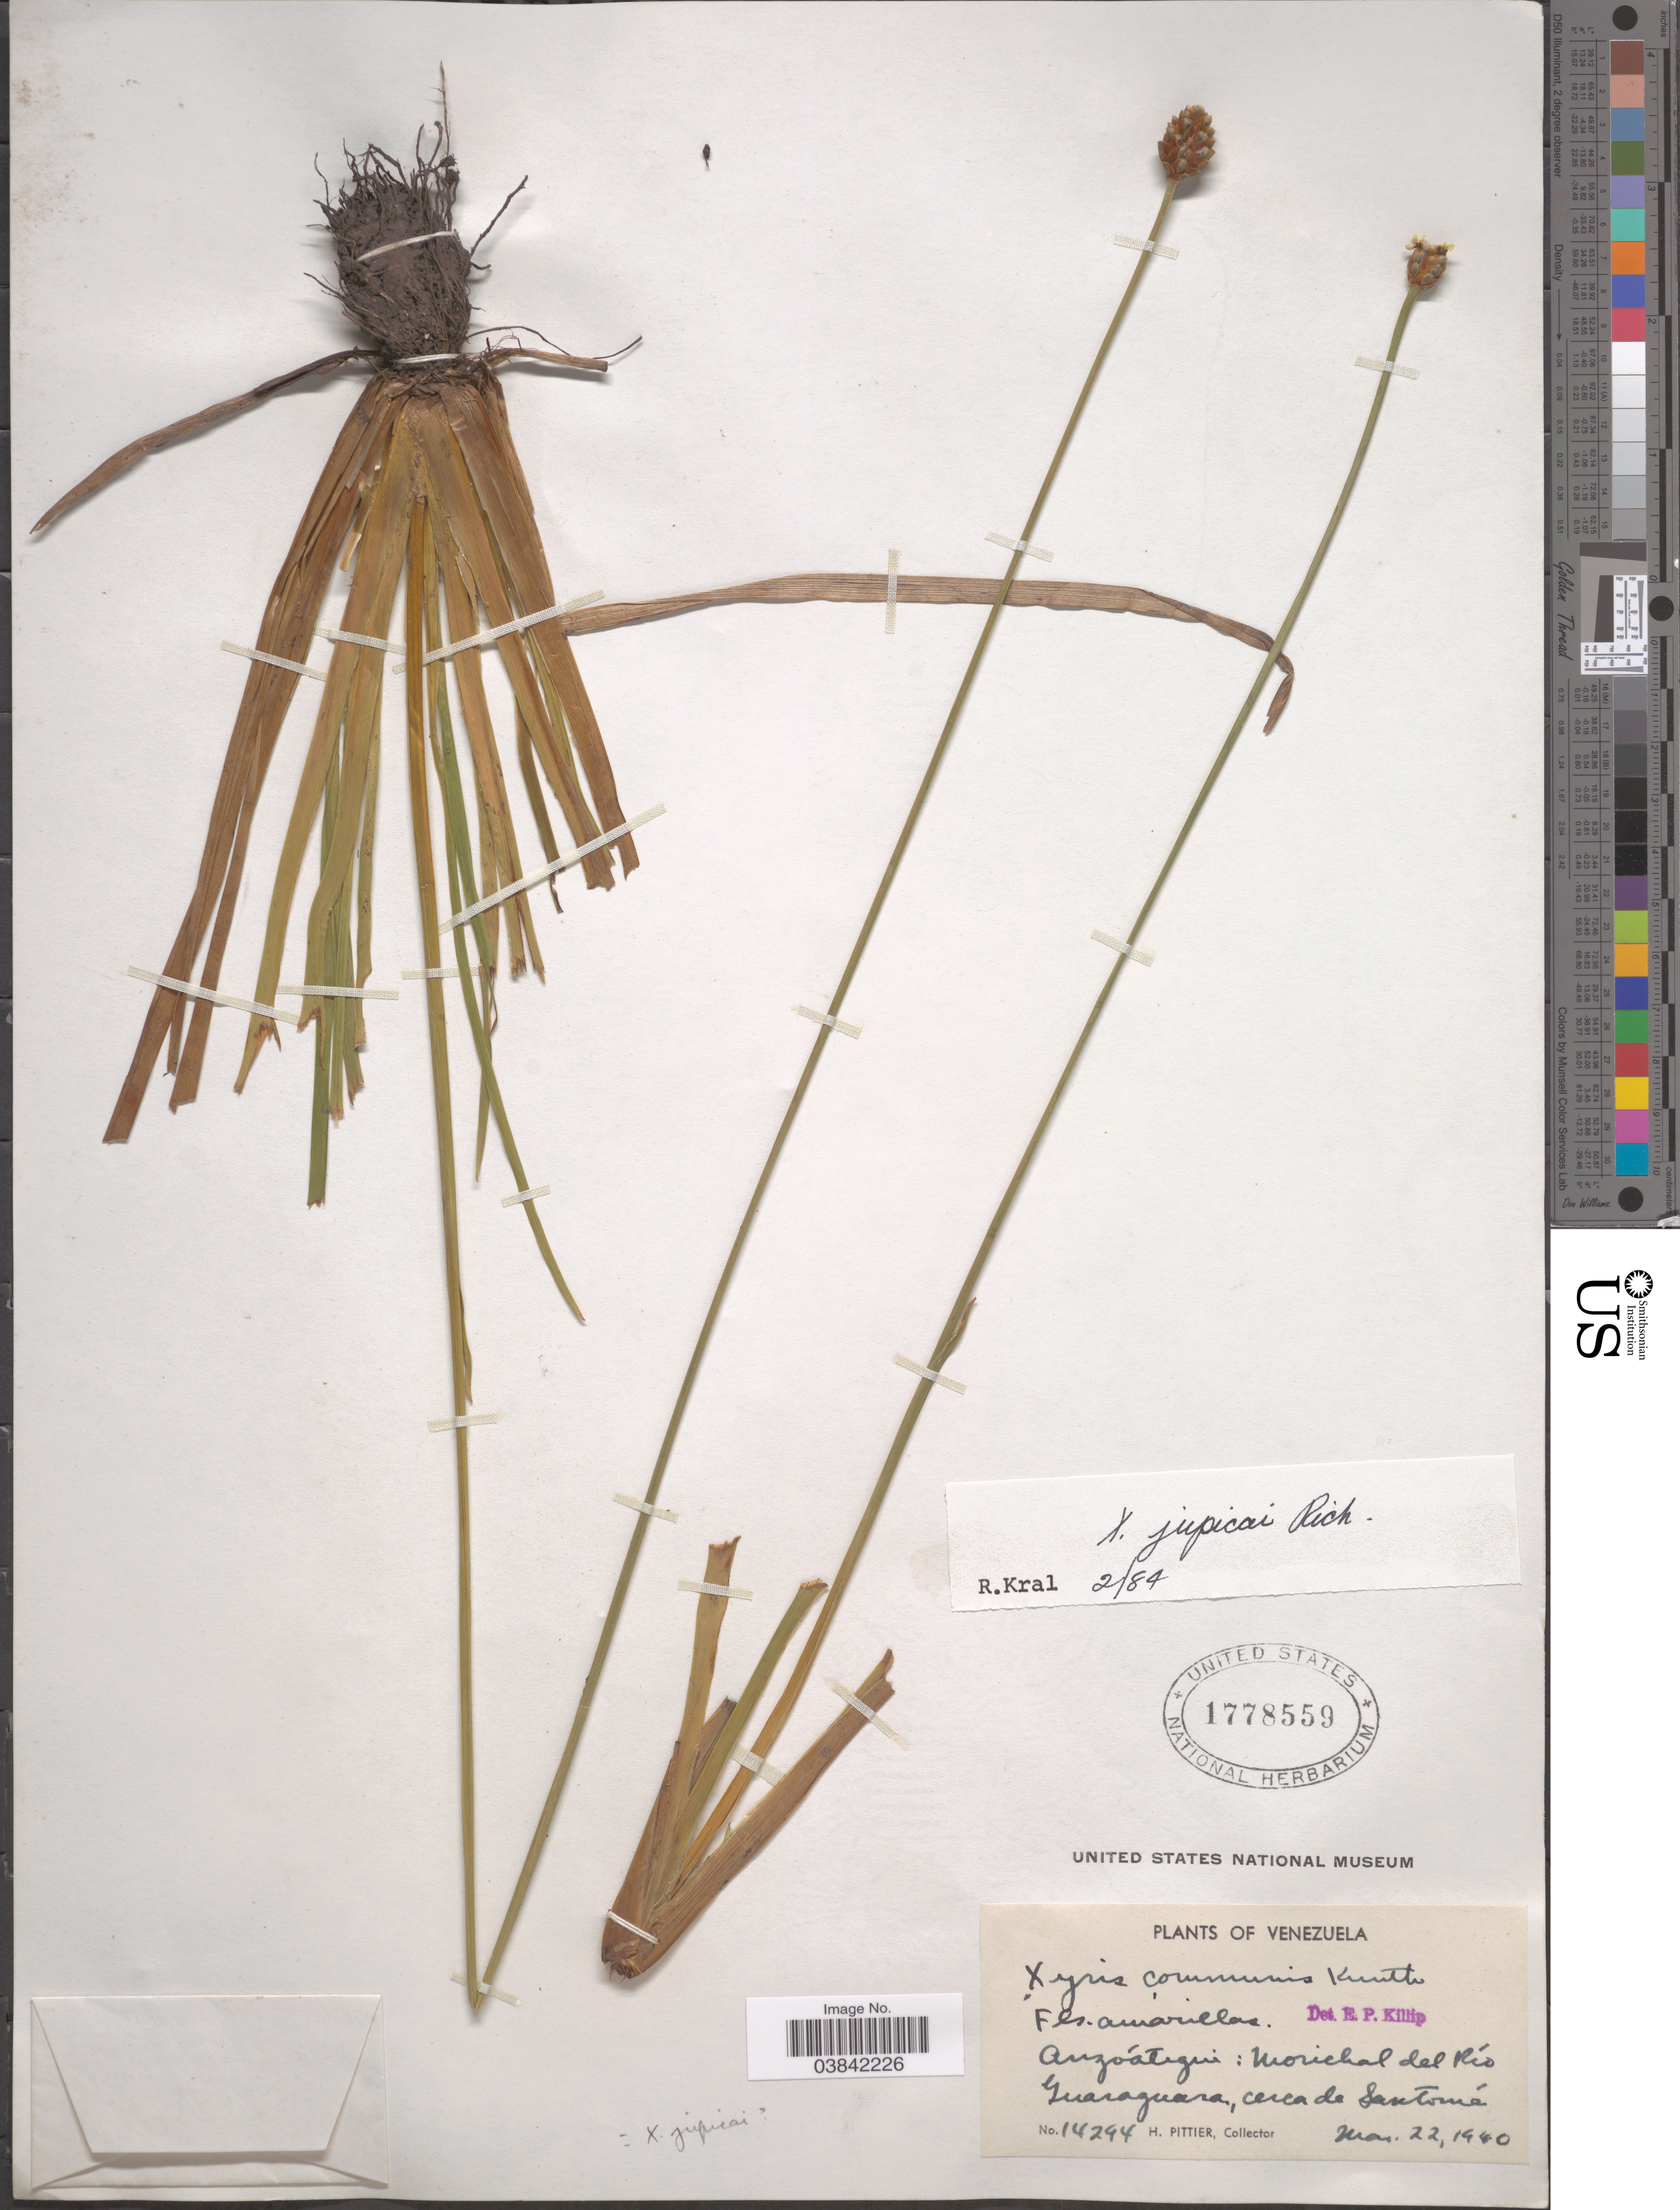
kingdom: Plantae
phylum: Tracheophyta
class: Liliopsida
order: Poales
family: Xyridaceae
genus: Xyris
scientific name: Xyris jupicai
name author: Rich.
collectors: H. F. Pittier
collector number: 14294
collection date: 1940-03-22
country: Venezuela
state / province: Anzoategui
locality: Morichal del Río Guaraguara, cerca de Santonía.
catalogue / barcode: US 1778559